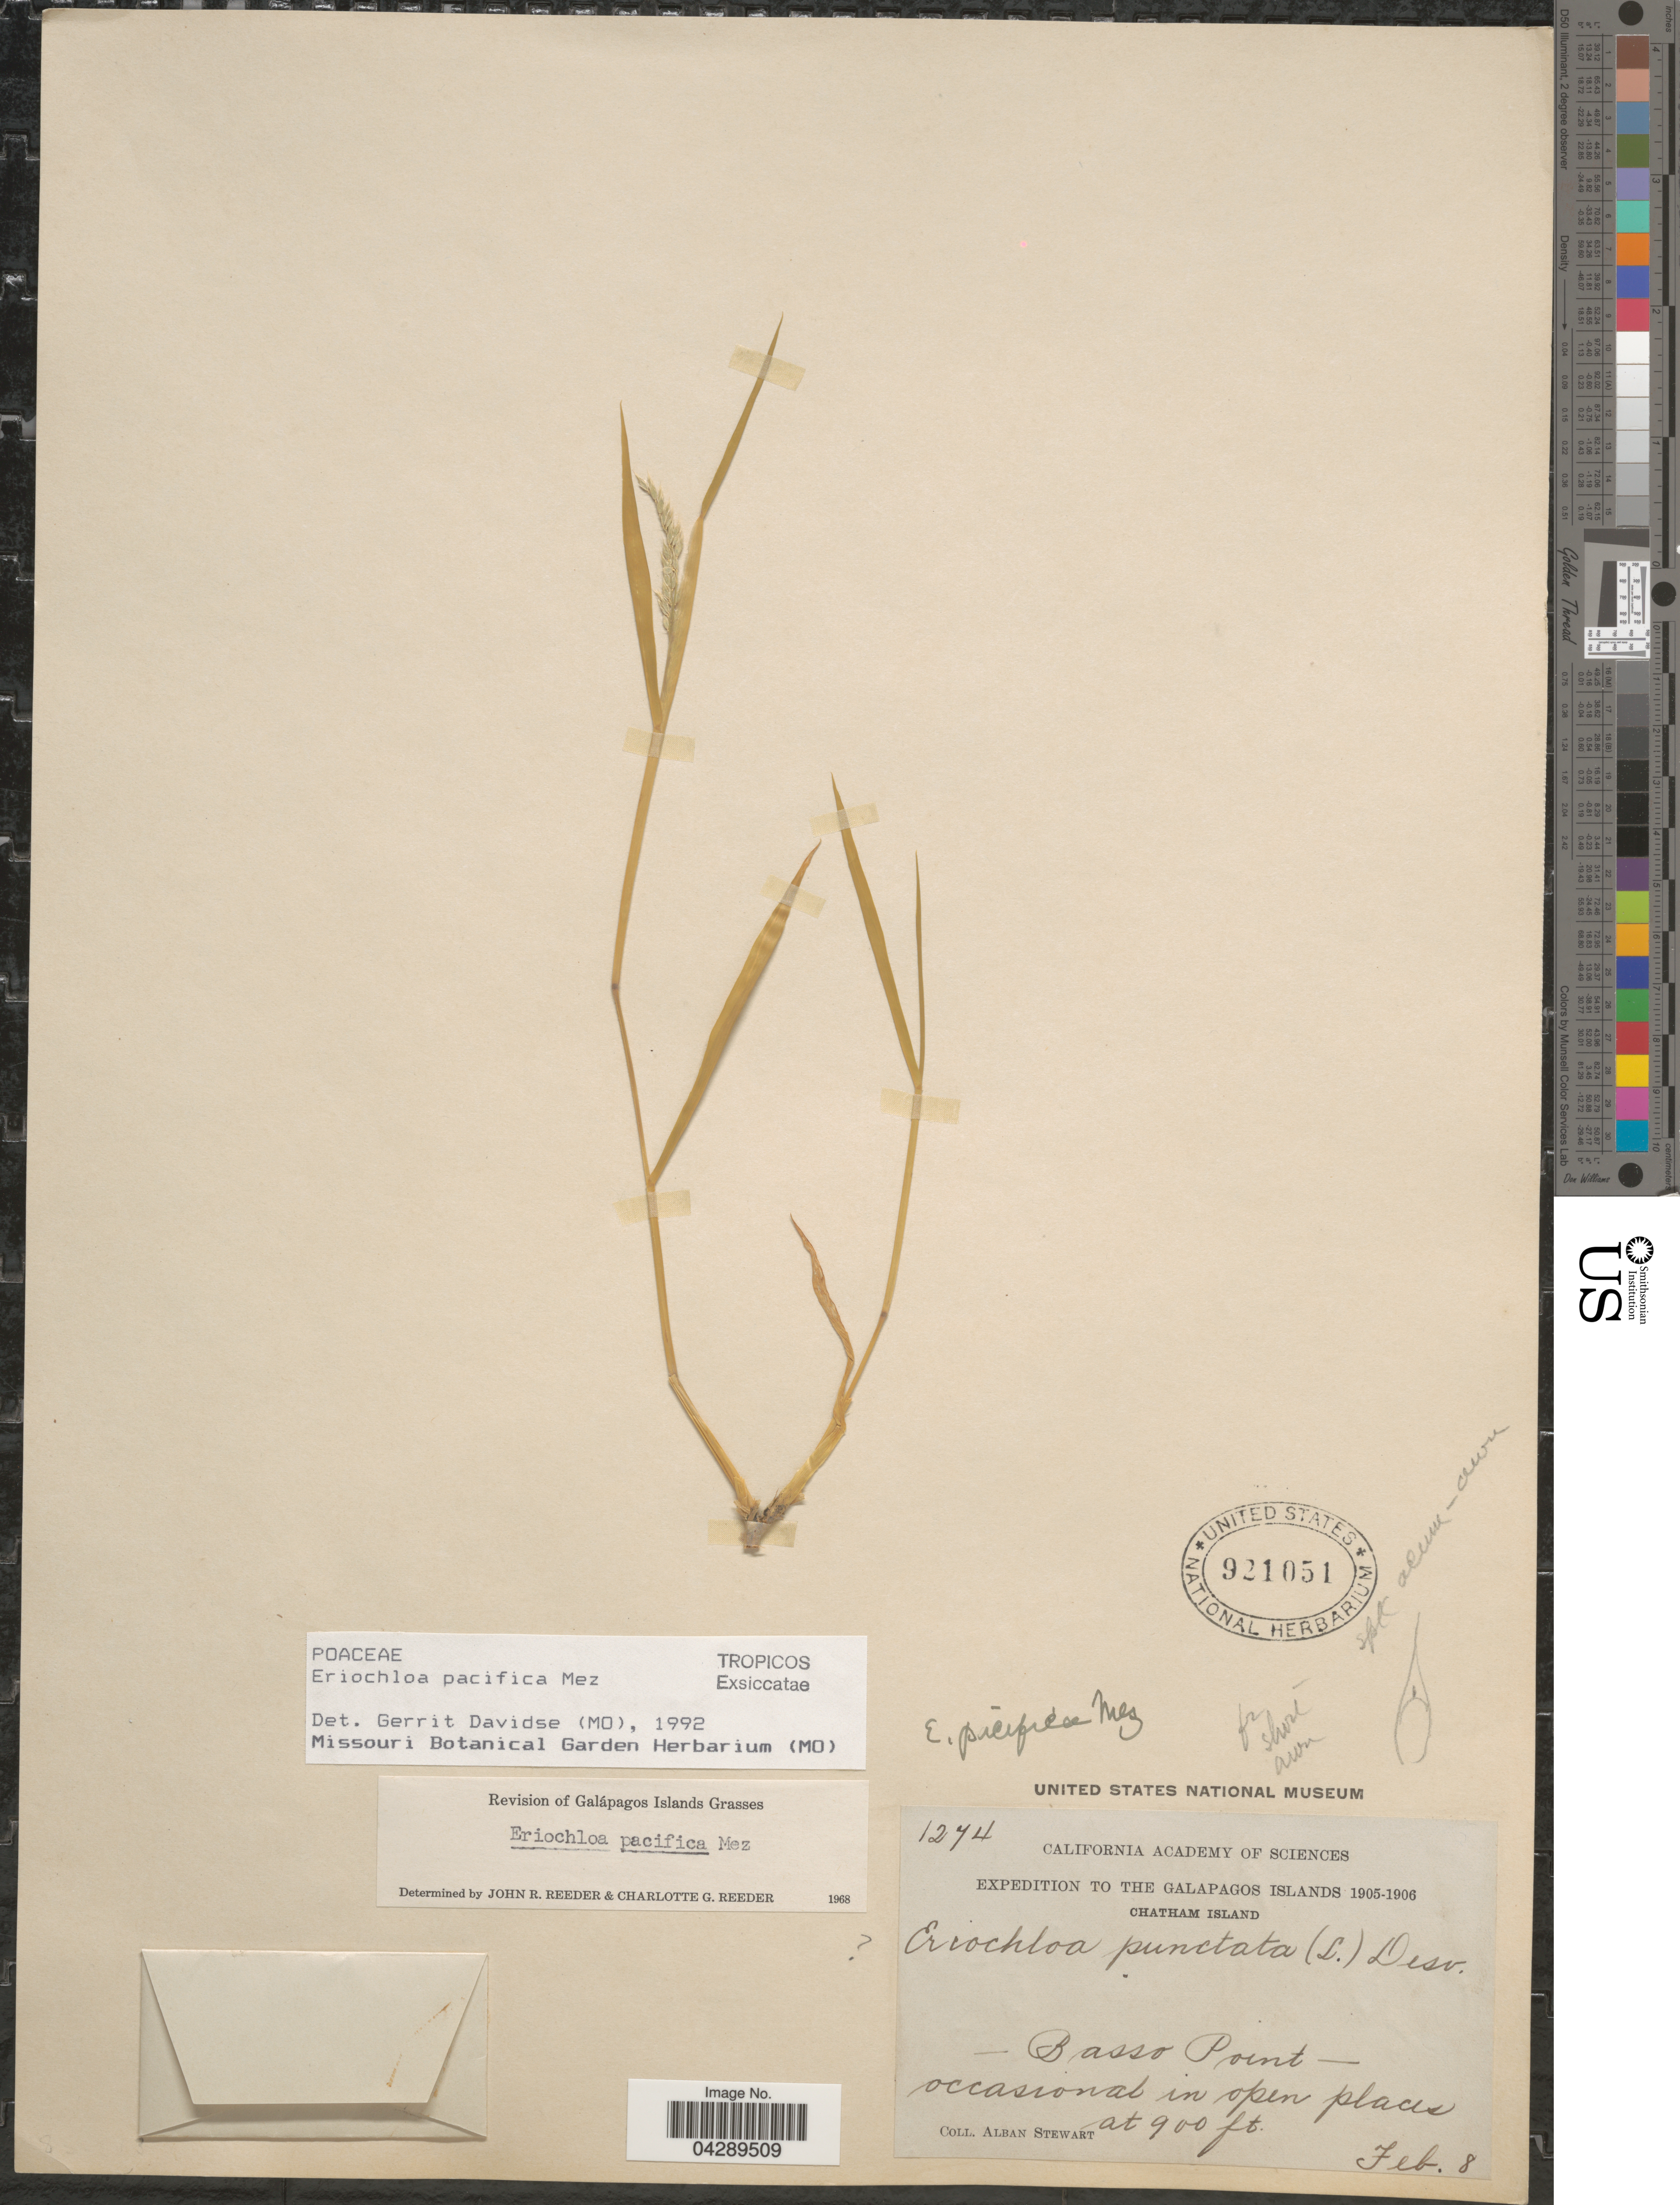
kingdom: Plantae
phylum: Tracheophyta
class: Liliopsida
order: Poales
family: Poaceae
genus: Eriochloa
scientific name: Eriochloa pacifica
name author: Mez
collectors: A. Stewart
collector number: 1274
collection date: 1905-02-08/1906-02-08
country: Ecuador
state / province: Colón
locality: Expedition to the Galapagos Islands 1905-1906. Chatham Island. Basso Point. Occasional in open places.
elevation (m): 274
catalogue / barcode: US 921051